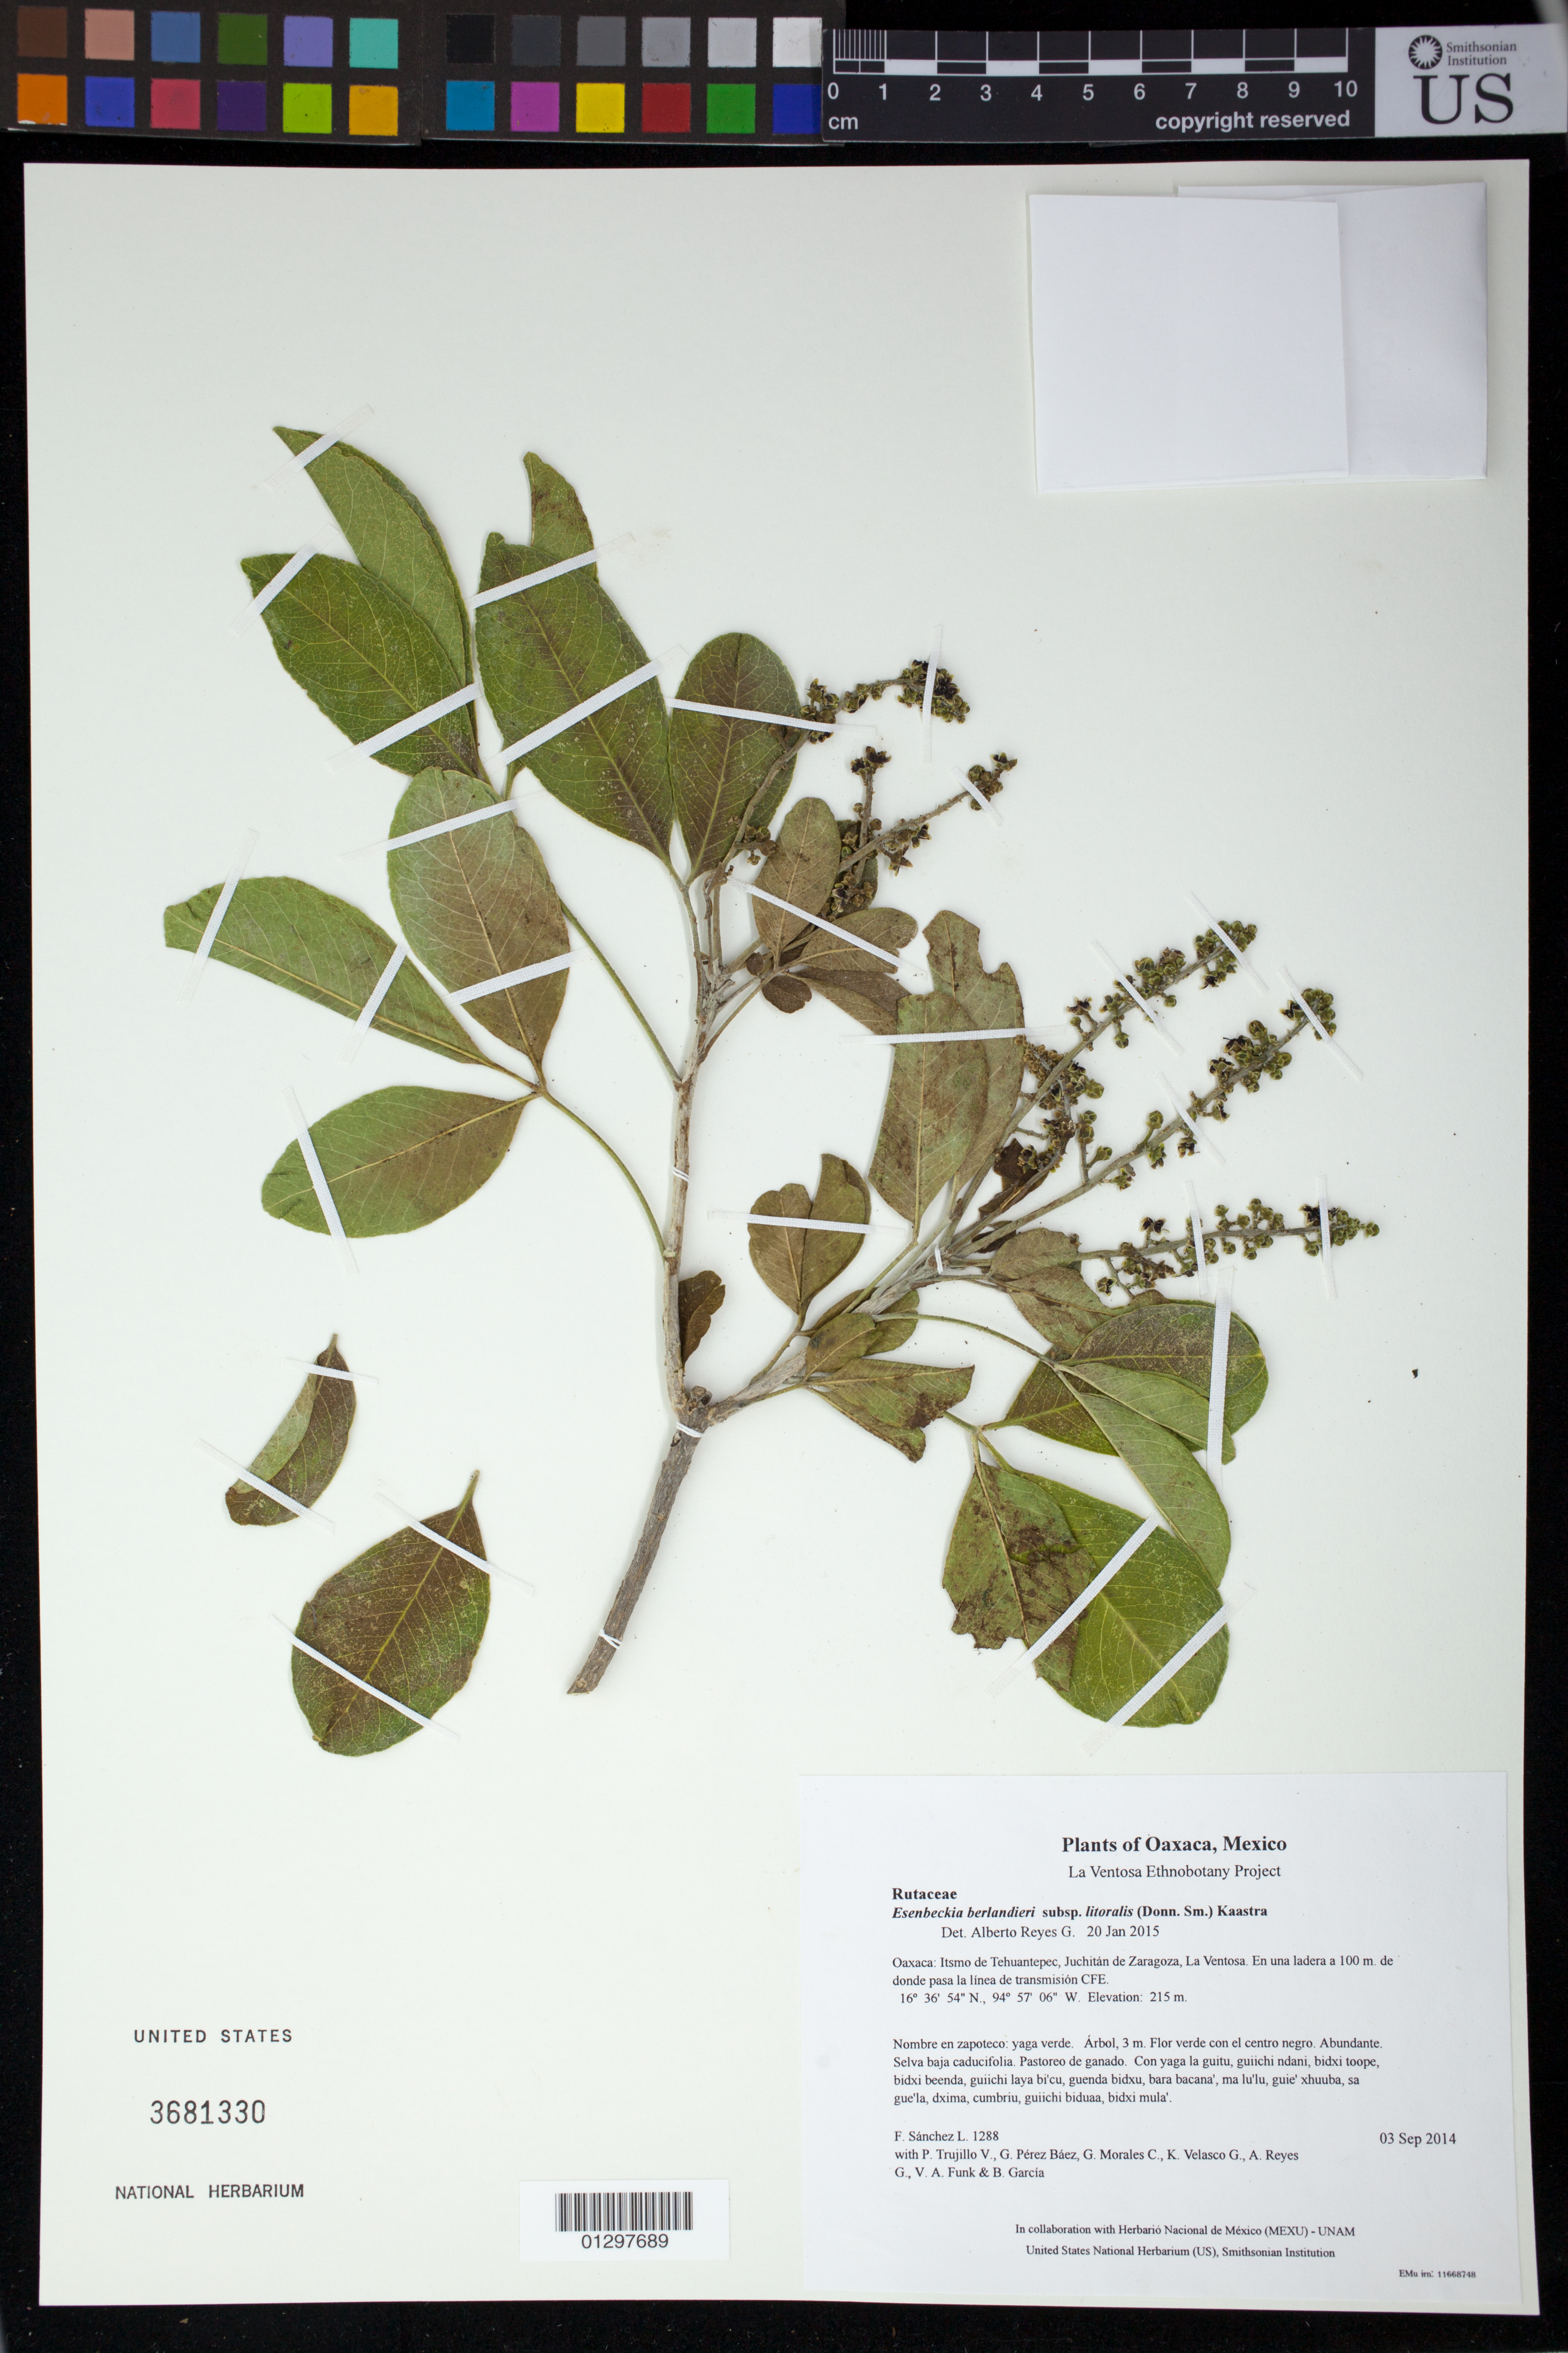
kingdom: Plantae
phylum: Tracheophyta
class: Magnoliopsida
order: Sapindales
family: Rutaceae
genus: Esenbeckia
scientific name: Esenbeckia berlandieri subsp. litoralis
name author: (Donn. Sm.) Kaastra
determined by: Reyes García, A.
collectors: F. Sánchez L., P. Trujillo V., G. Pérez Báez, G. Morales C., K. Velasco G., A. Reyes G., V. Funk & B. García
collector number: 1288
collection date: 2014-09-03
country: Mexico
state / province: Oaxaca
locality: Itsmo de Tehuantepec, Juchitán de Zaragoza, La Ventosa. En una ladera a 100 m. de donde pasa la línea de transmisión CFE.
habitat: Selva baja caducifolia. Pastoreo de ganado.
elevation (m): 215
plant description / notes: MEXU, SERO, US; Yaga. 3 m. Guie' naga' ne ndaani ni nayaase. Stale.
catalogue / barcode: US 3681330